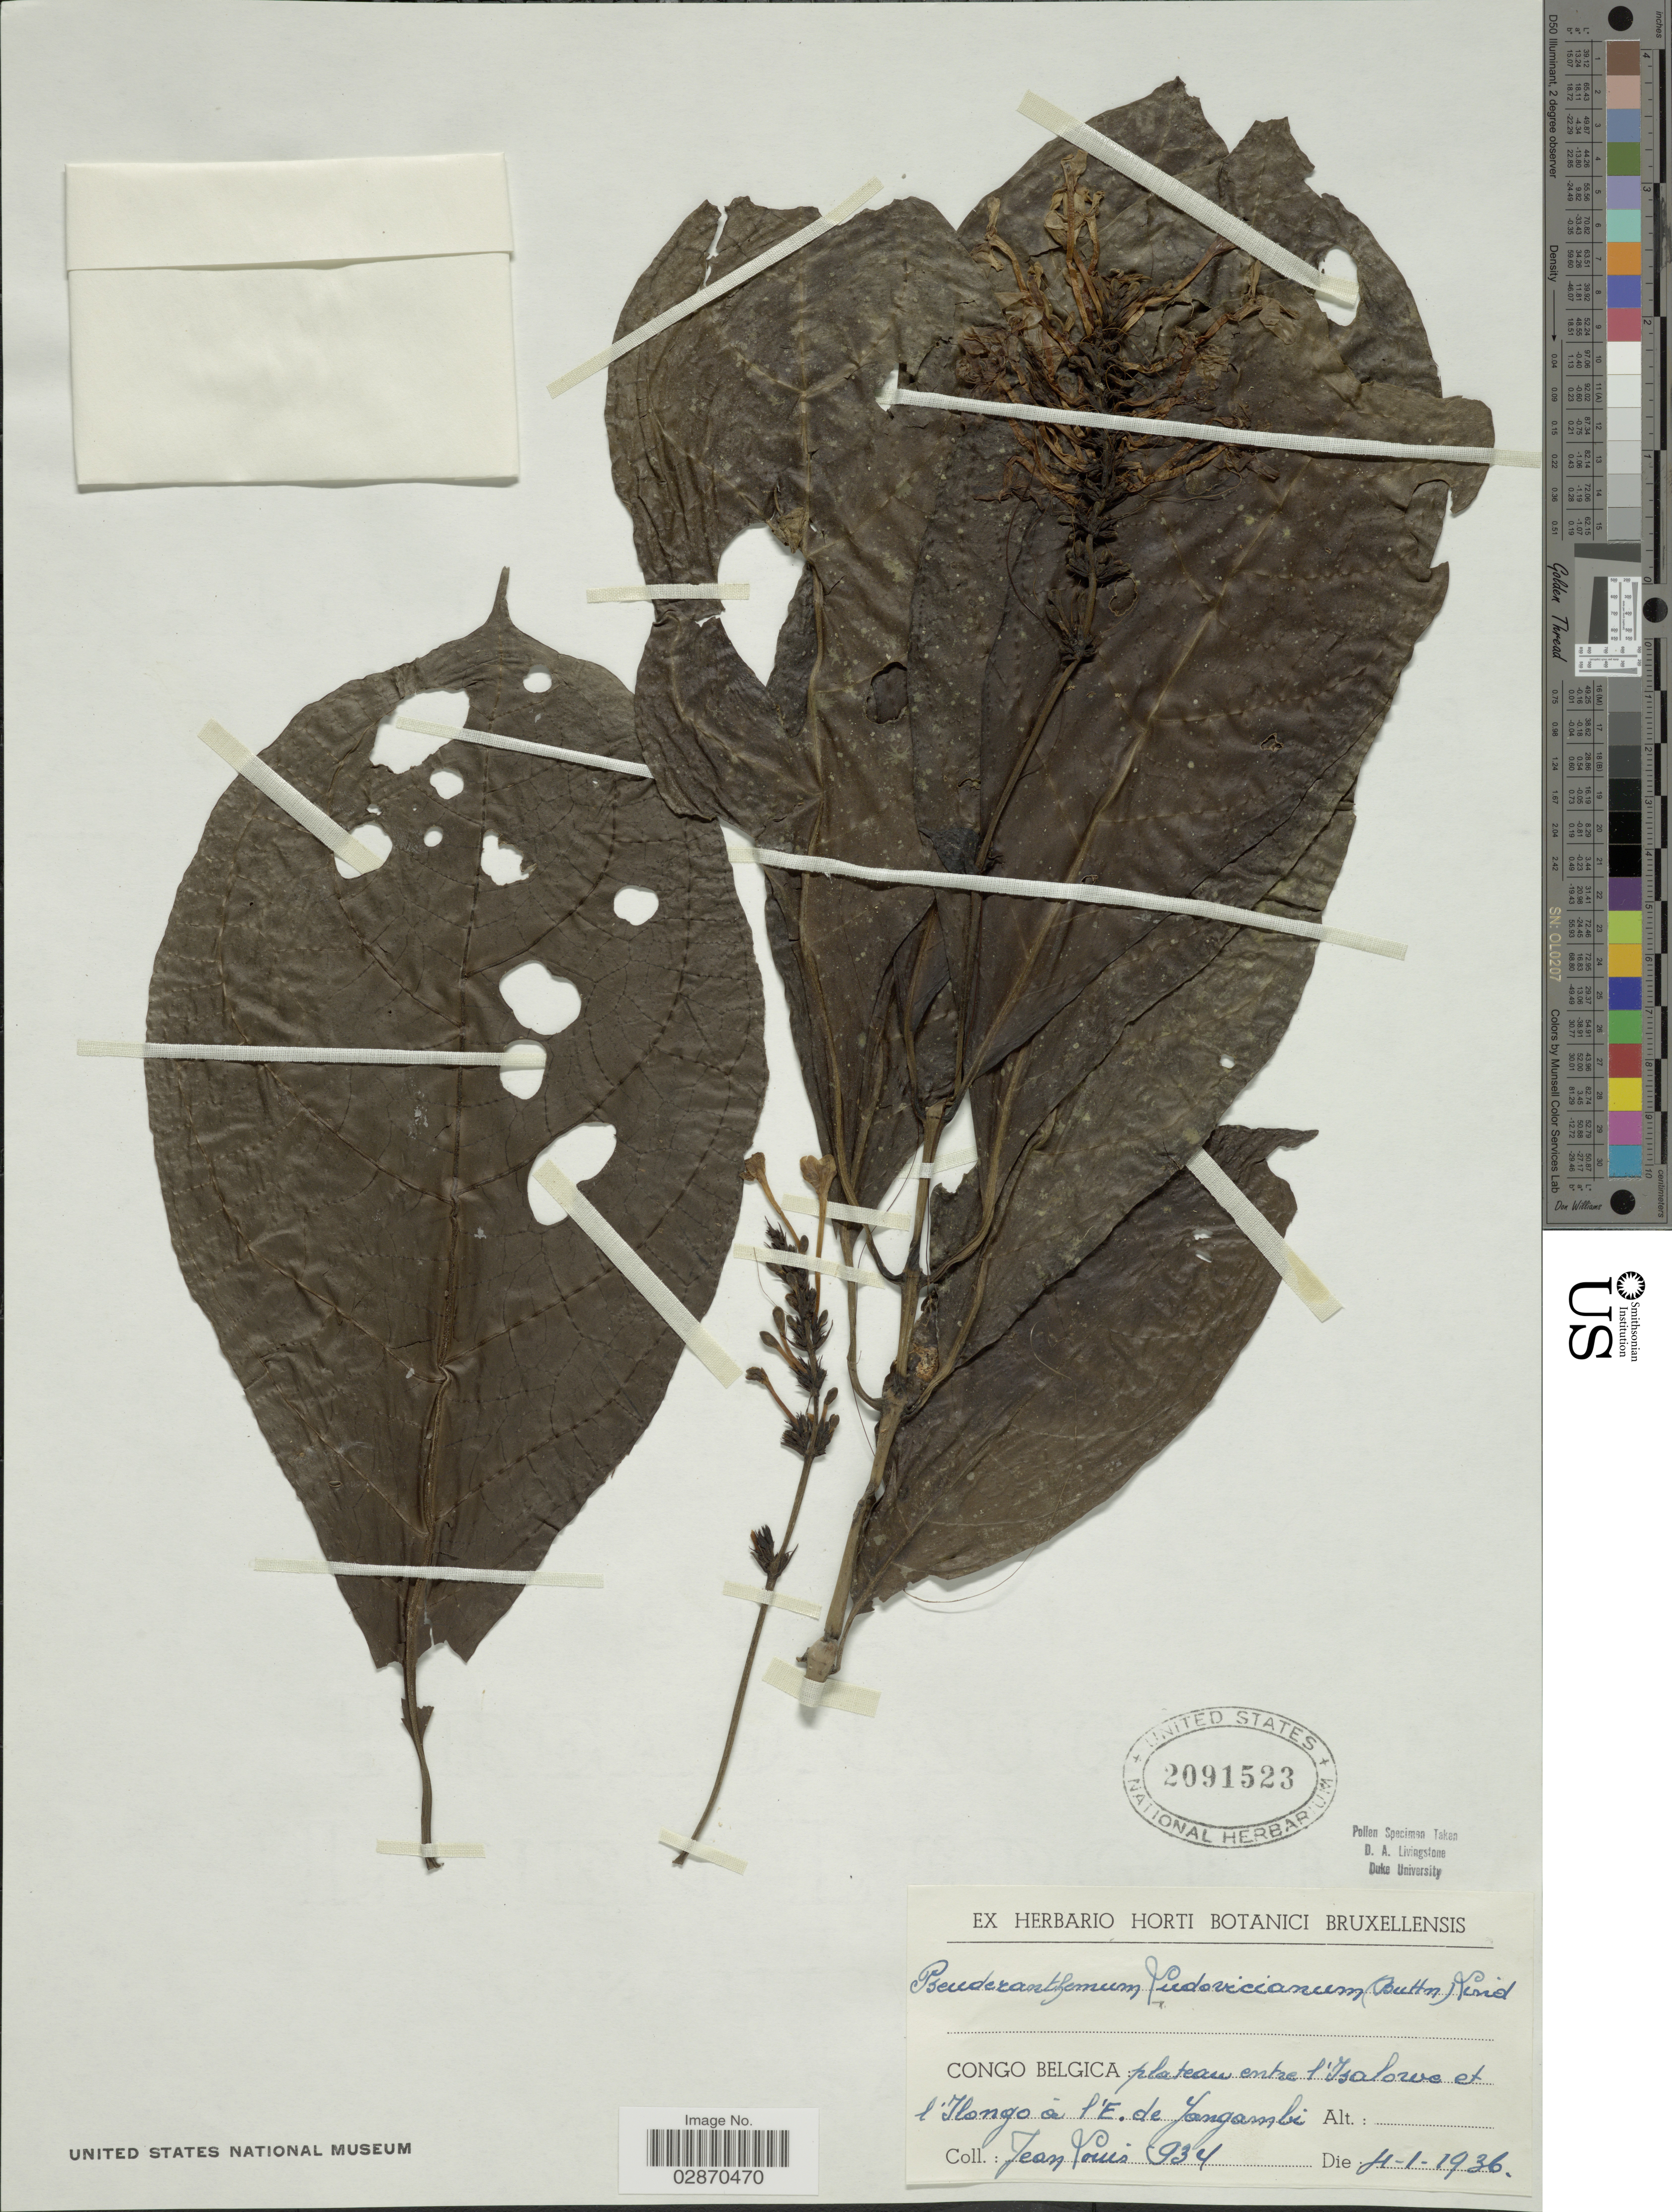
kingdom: Plantae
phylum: Tracheophyta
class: Magnoliopsida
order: Lamiales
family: Acanthaceae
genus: Pseuderanthemum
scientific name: Pseuderanthemum ludovicianum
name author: (Büttner) Lindau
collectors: J. Louis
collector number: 934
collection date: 1936-01-04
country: Congo, Democratic Republic of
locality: Congo Belgica: plateau entre l'Isalowe et l'Ilongo á l'E. de Yangambi.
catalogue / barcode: US 2091523